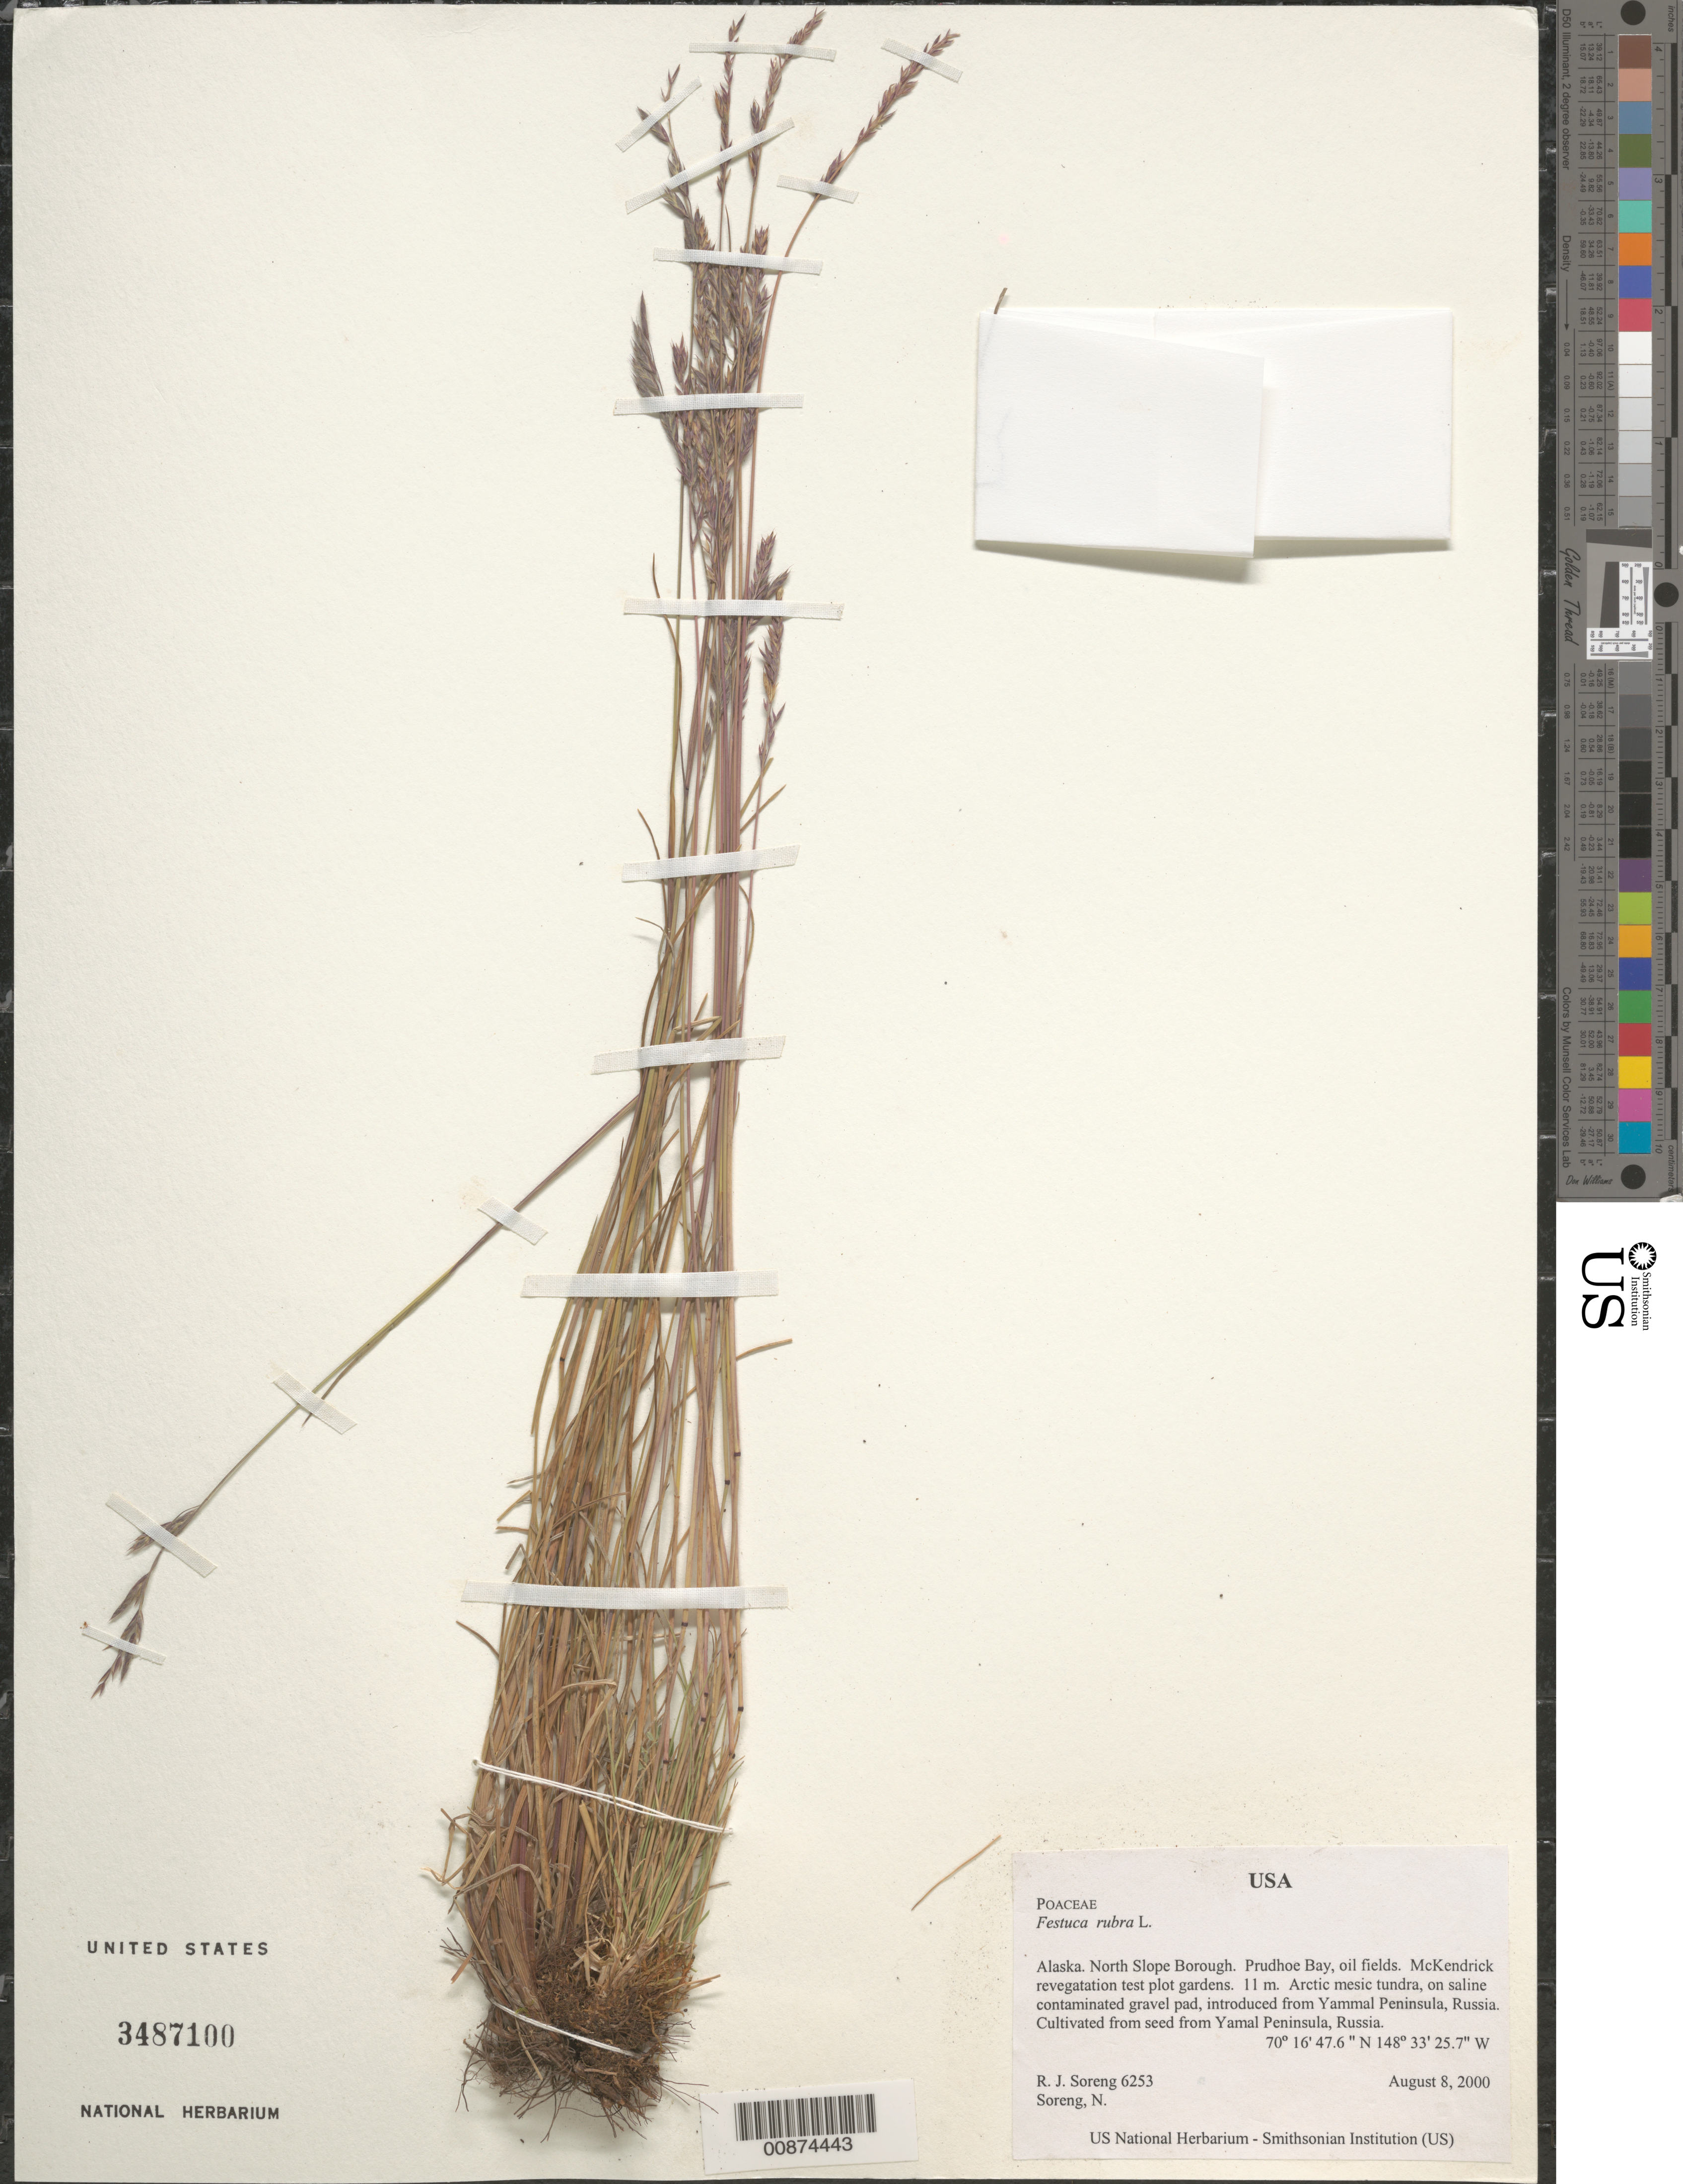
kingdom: Plantae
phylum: Tracheophyta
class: Liliopsida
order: Poales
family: Poaceae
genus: Festuca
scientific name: Festuca rubra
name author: L.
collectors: R. J. Soreng & N. L. Soreng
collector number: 6253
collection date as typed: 08 Aug 2000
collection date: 2000-08-08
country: United States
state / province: Alaska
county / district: North Slope Borough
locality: Prudhoe Bay, oil fields. McKendrick revegatation test plot gardens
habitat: Arctic mesic tundra, on saline contaminated gravel pad, introduced from Yammal Peninsula, Russia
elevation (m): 11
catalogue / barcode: US 3487100